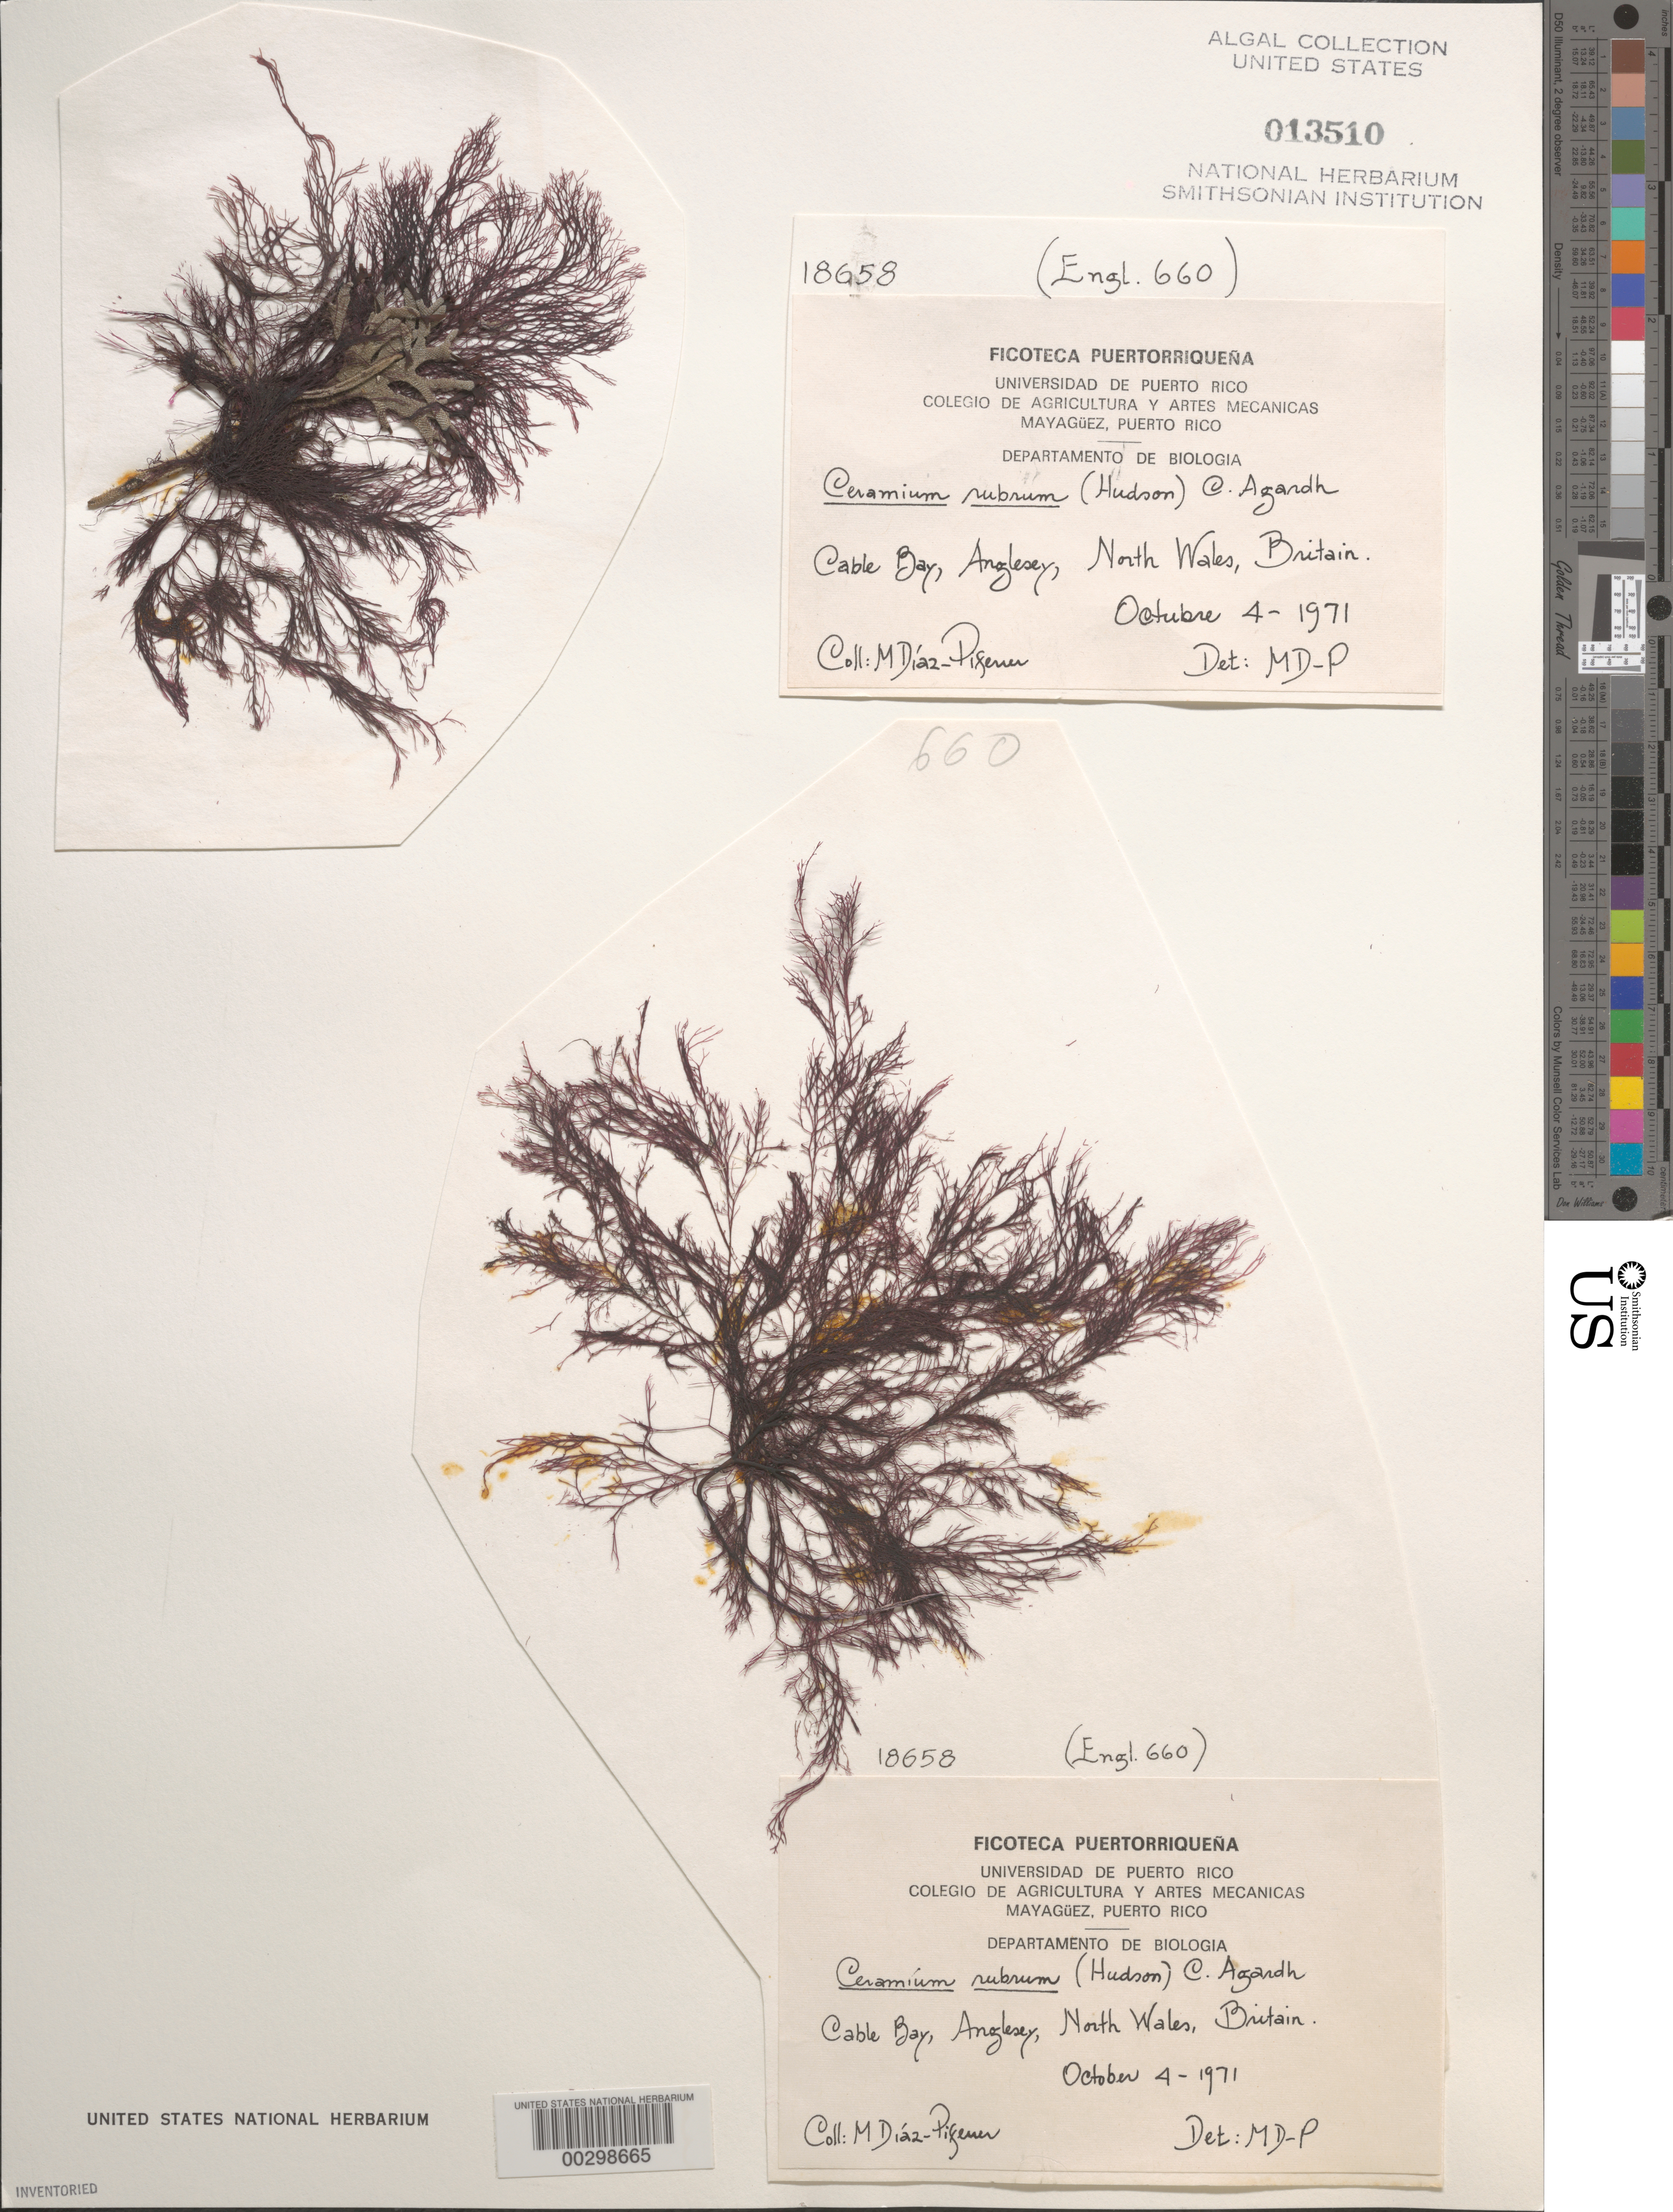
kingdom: Plantae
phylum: Rhodophyta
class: Florideophyceae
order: Ceramiales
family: Ceramiaceae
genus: Ceramium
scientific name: Ceramium rubrum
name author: C. Agardh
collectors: M. Diaz-Piferrer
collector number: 18658 & ENGL. 660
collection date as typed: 04 Oct 1971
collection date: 1971-10-04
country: United Kingdom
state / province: Wales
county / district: Gwynedd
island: Anglesey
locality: Cable Bay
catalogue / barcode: US 13510